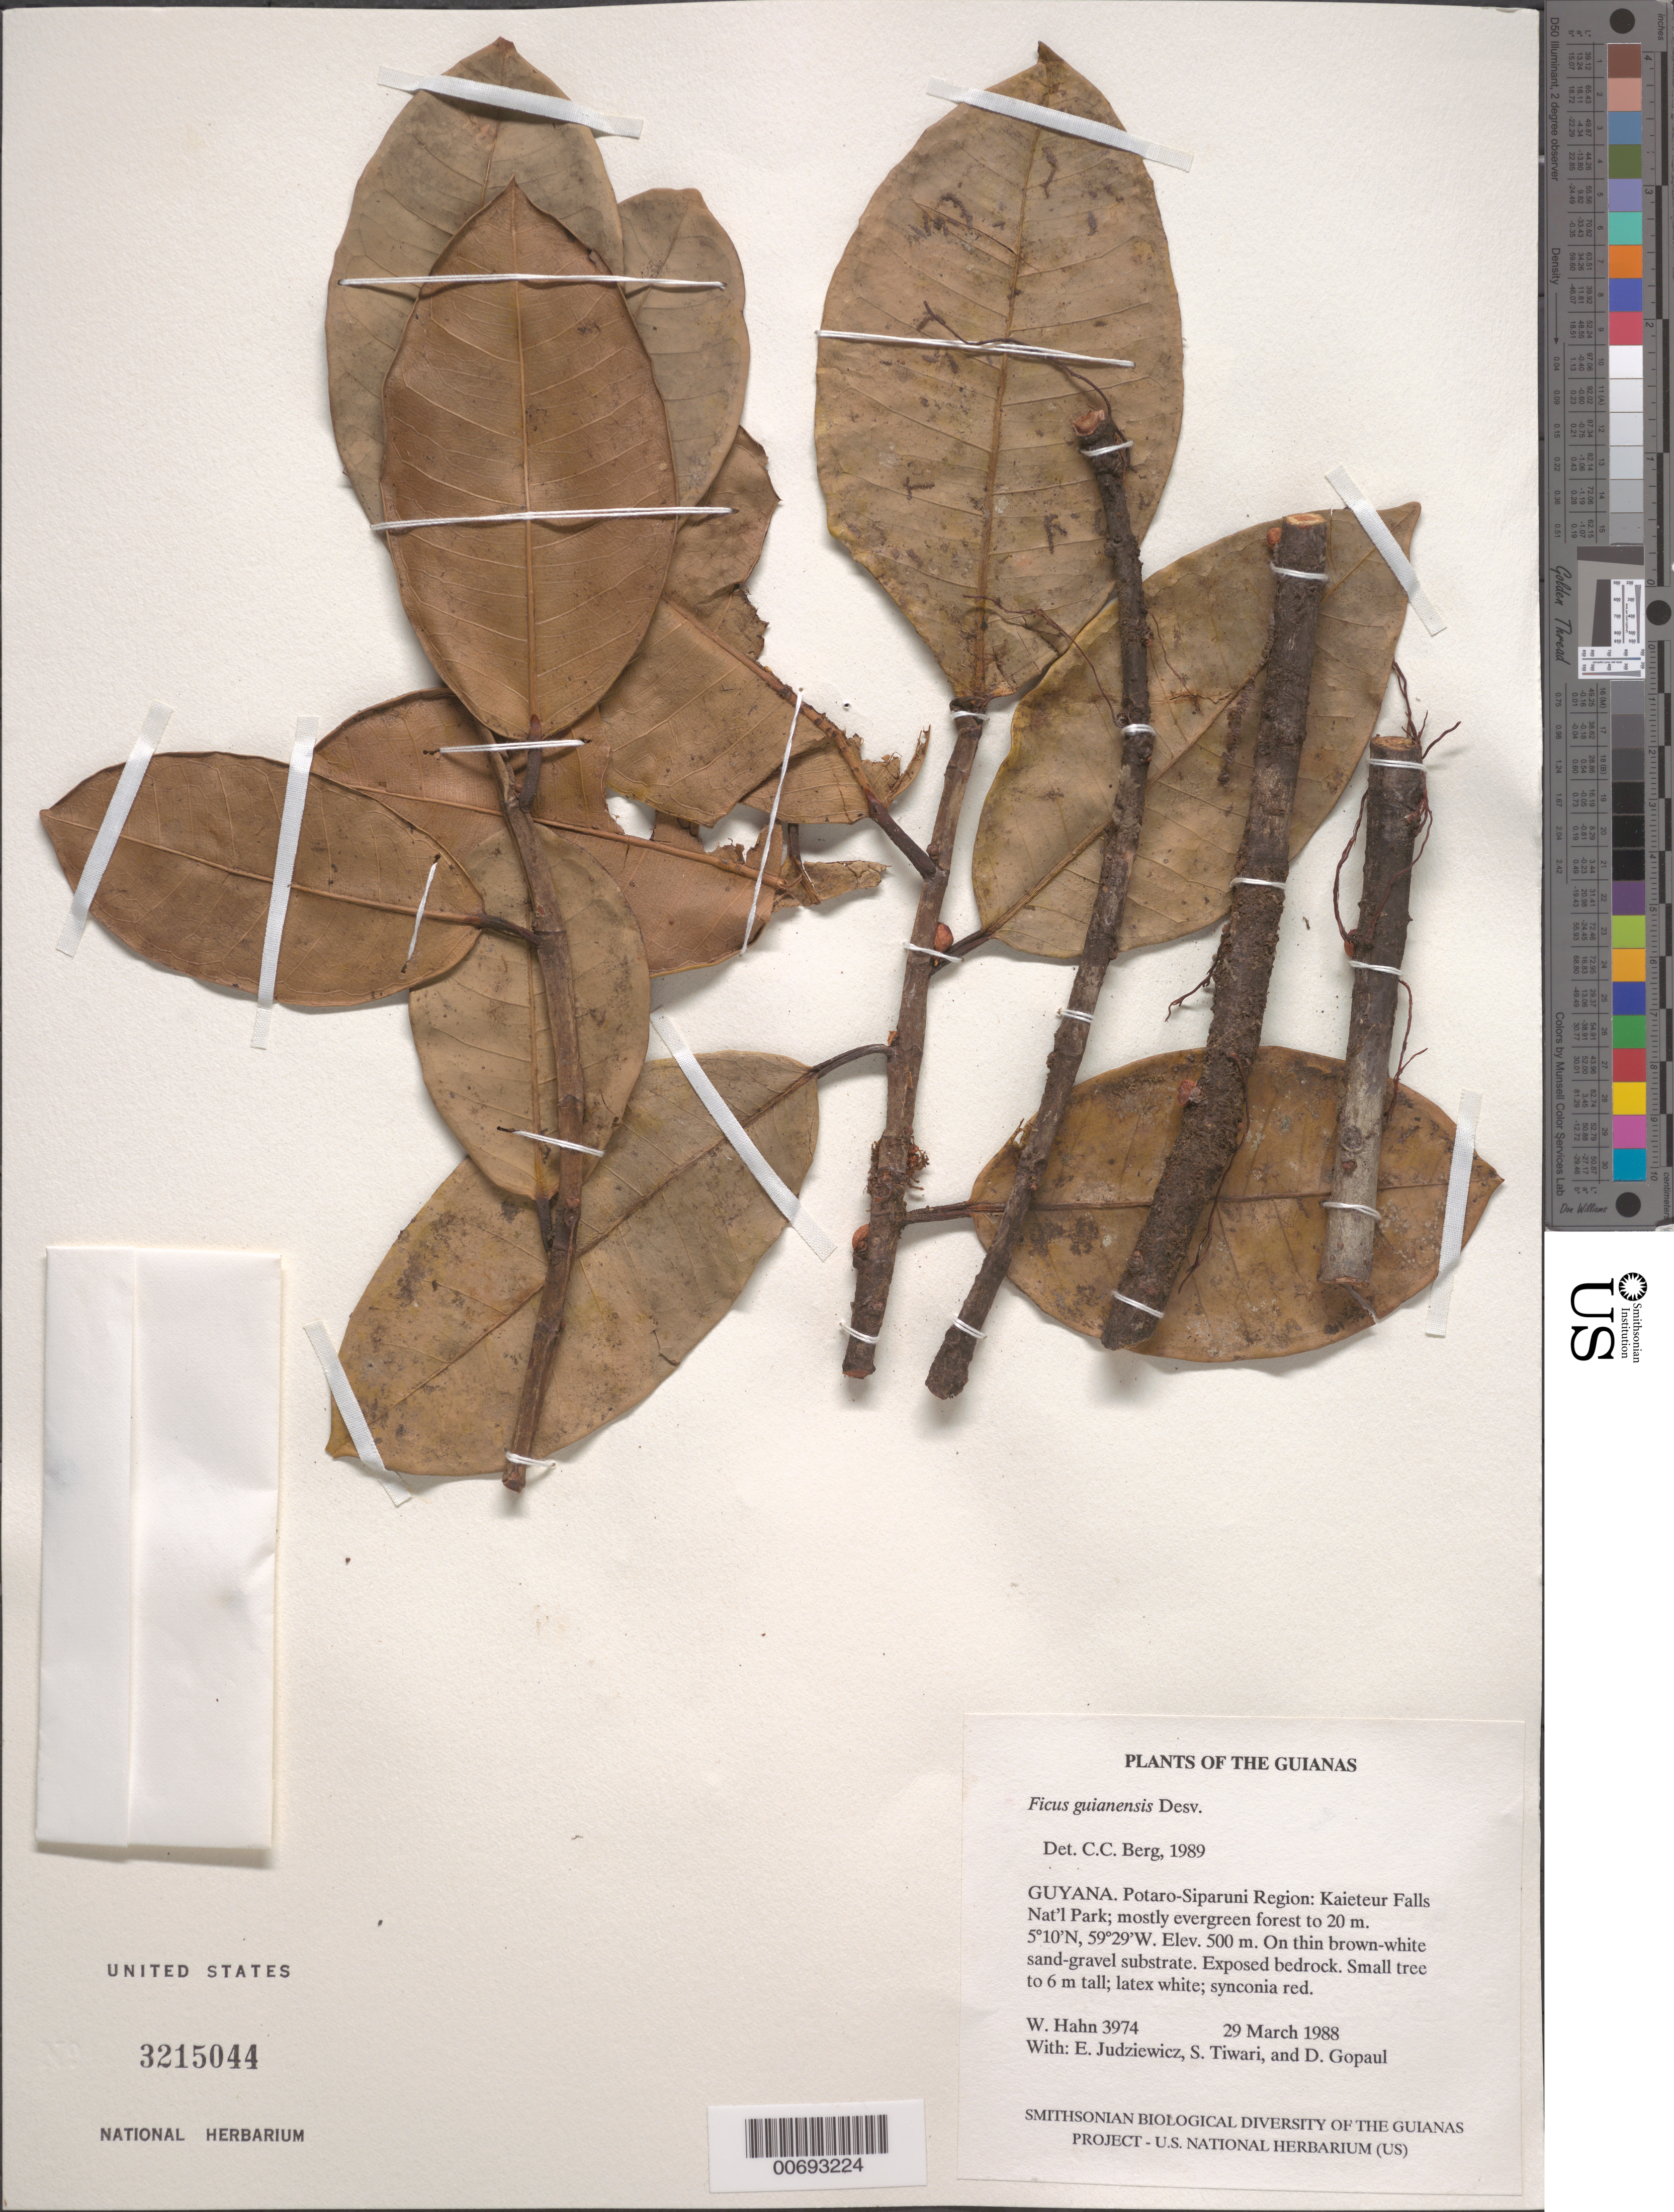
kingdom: Plantae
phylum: Tracheophyta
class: Magnoliopsida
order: Rosales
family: Moraceae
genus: Ficus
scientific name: Ficus guianensis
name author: Desv. ex Ham.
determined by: Berg, C. C.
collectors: W. Hahn, E. J. Judziewicz, S. Tiwari & D. Gopaul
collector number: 3974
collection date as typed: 29 March 1988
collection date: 1988-03-29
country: Guyana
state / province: Potaro-Siparuni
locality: Kaieteur Falls National Park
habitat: Mostly evergreen forest to 20 m on thin brown-white sand-gravel substrate. Exposed bedrock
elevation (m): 500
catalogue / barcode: US 3215044